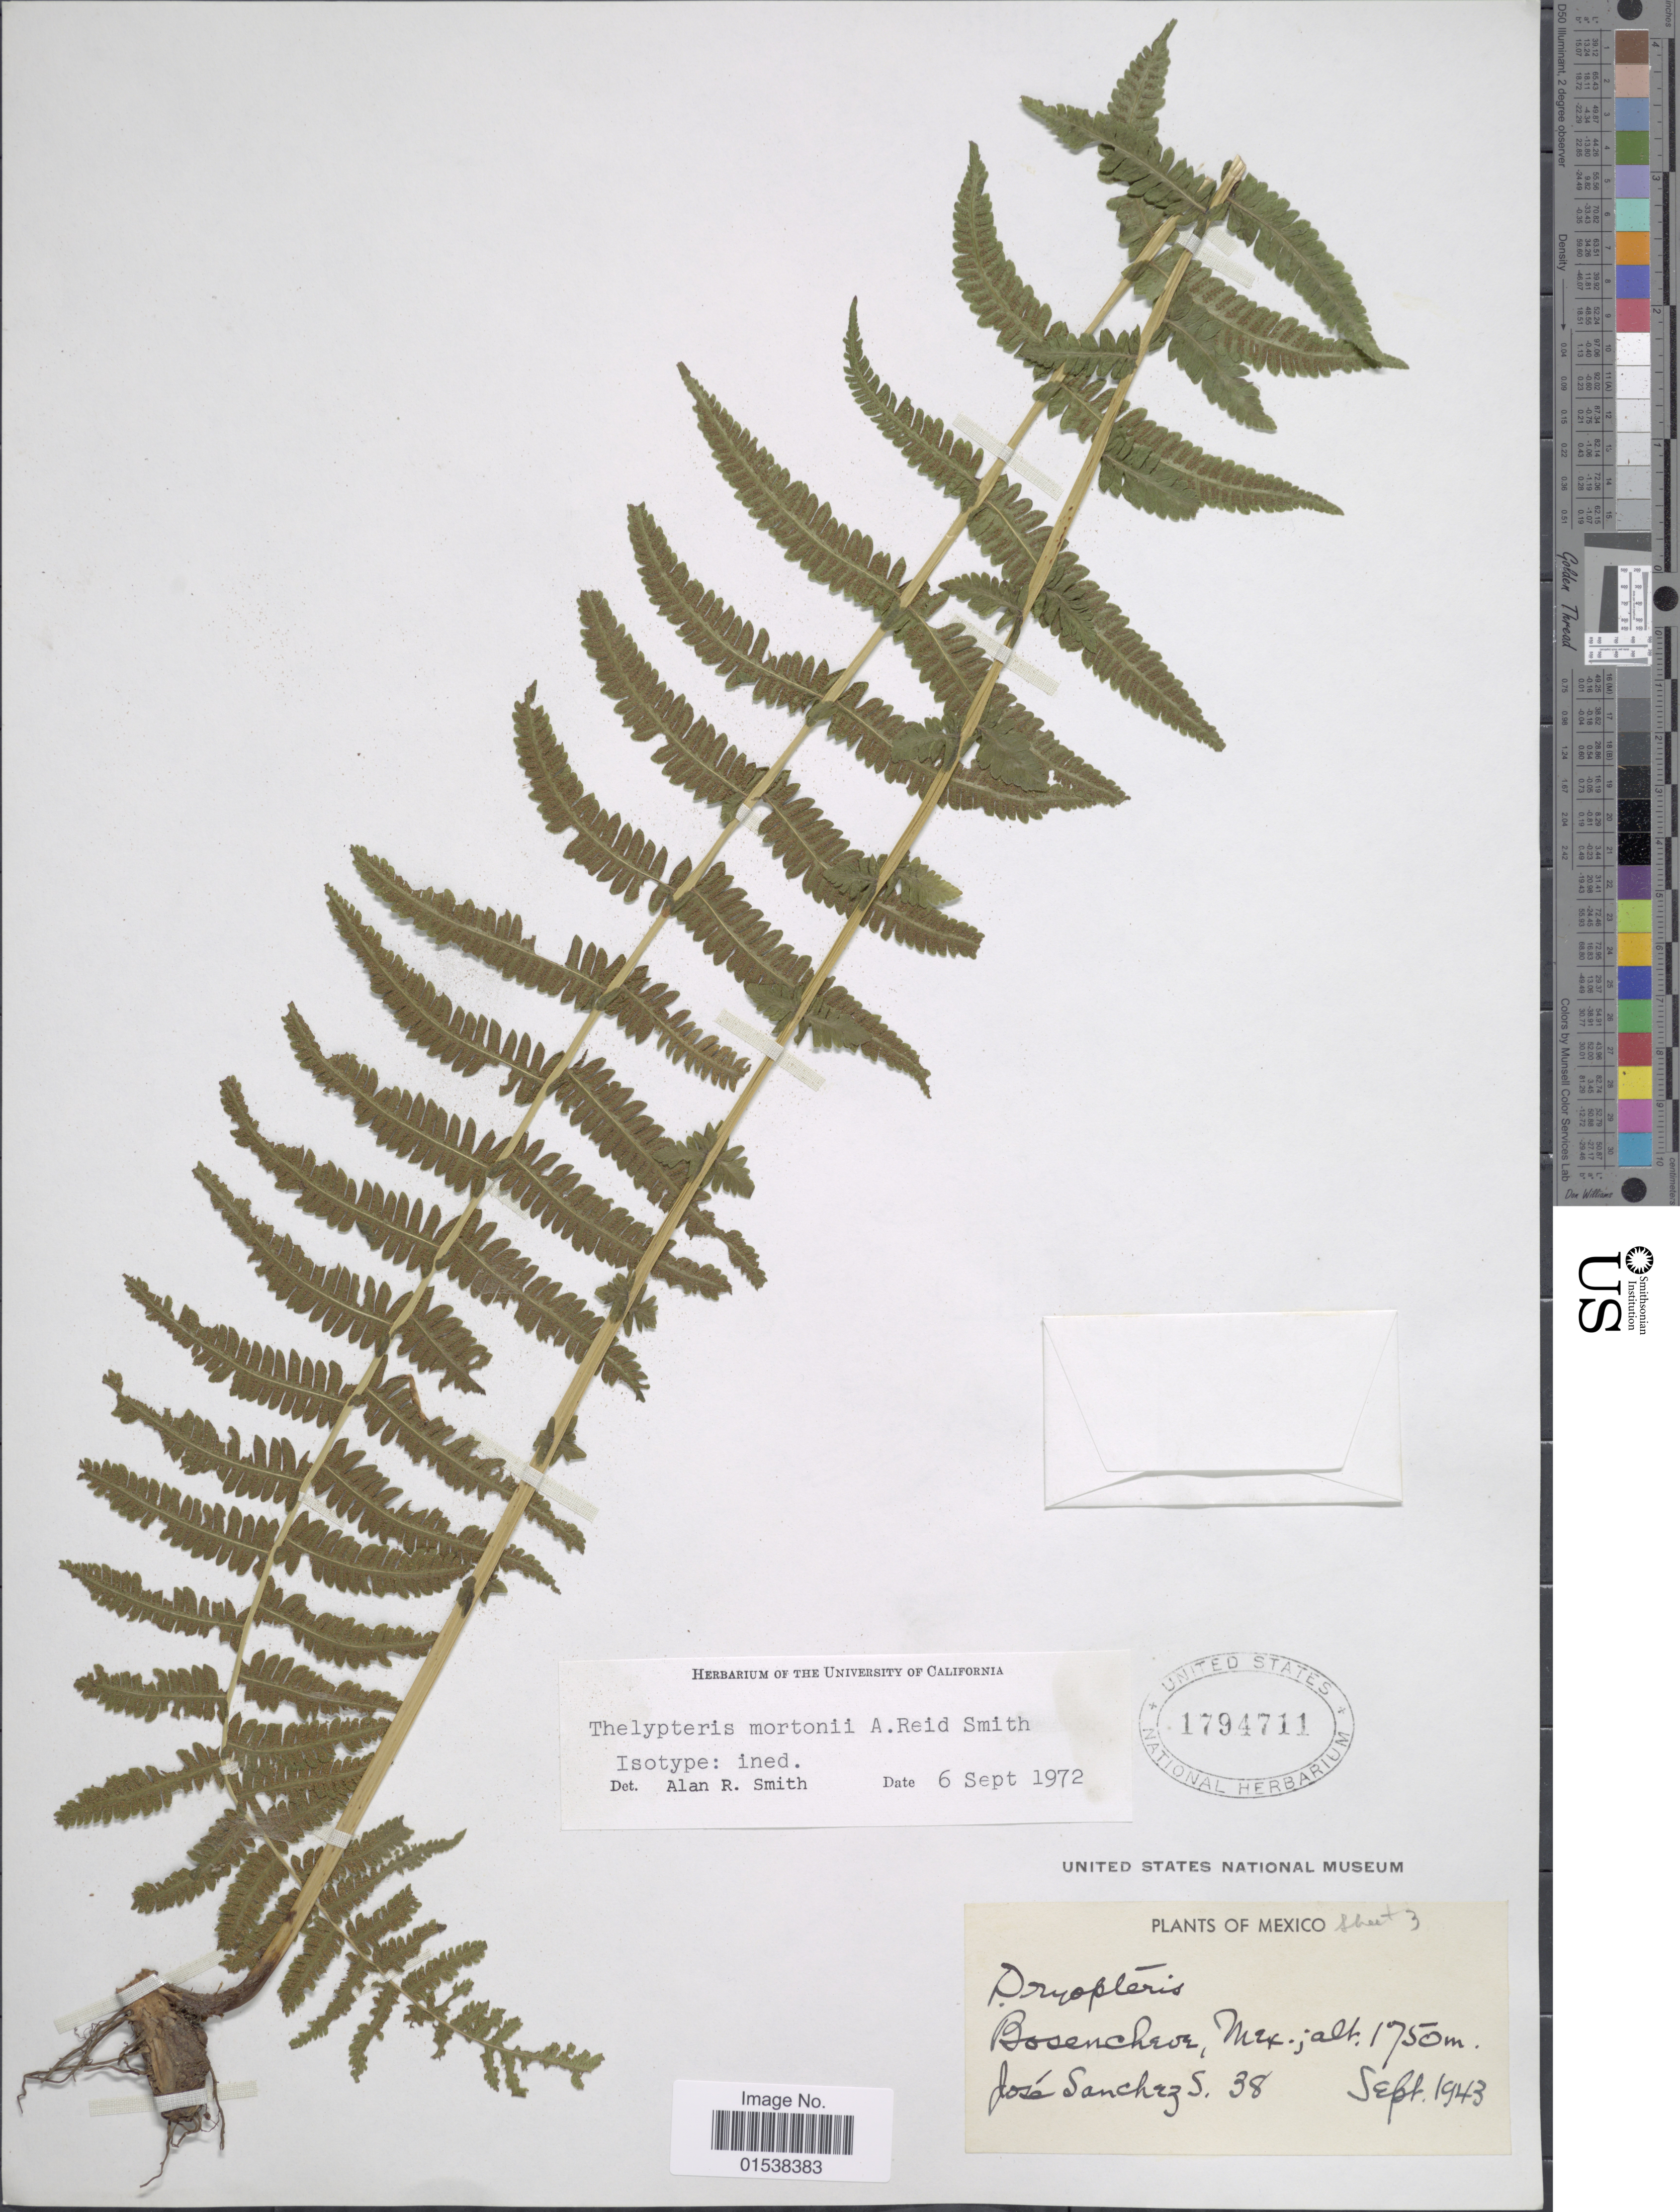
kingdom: Plantae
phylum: Tracheophyta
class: Polypodiopsida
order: Polypodiales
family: Thelypteridaceae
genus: Amauropelta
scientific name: Amauropelta mortonii (A.R. Sm.) comb. nov., ined 2015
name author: (A.R. Sm.)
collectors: J. Sanchez S.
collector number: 38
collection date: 1943-09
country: Mexico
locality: Bosencheve, Mex.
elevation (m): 1750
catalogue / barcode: US 1794711